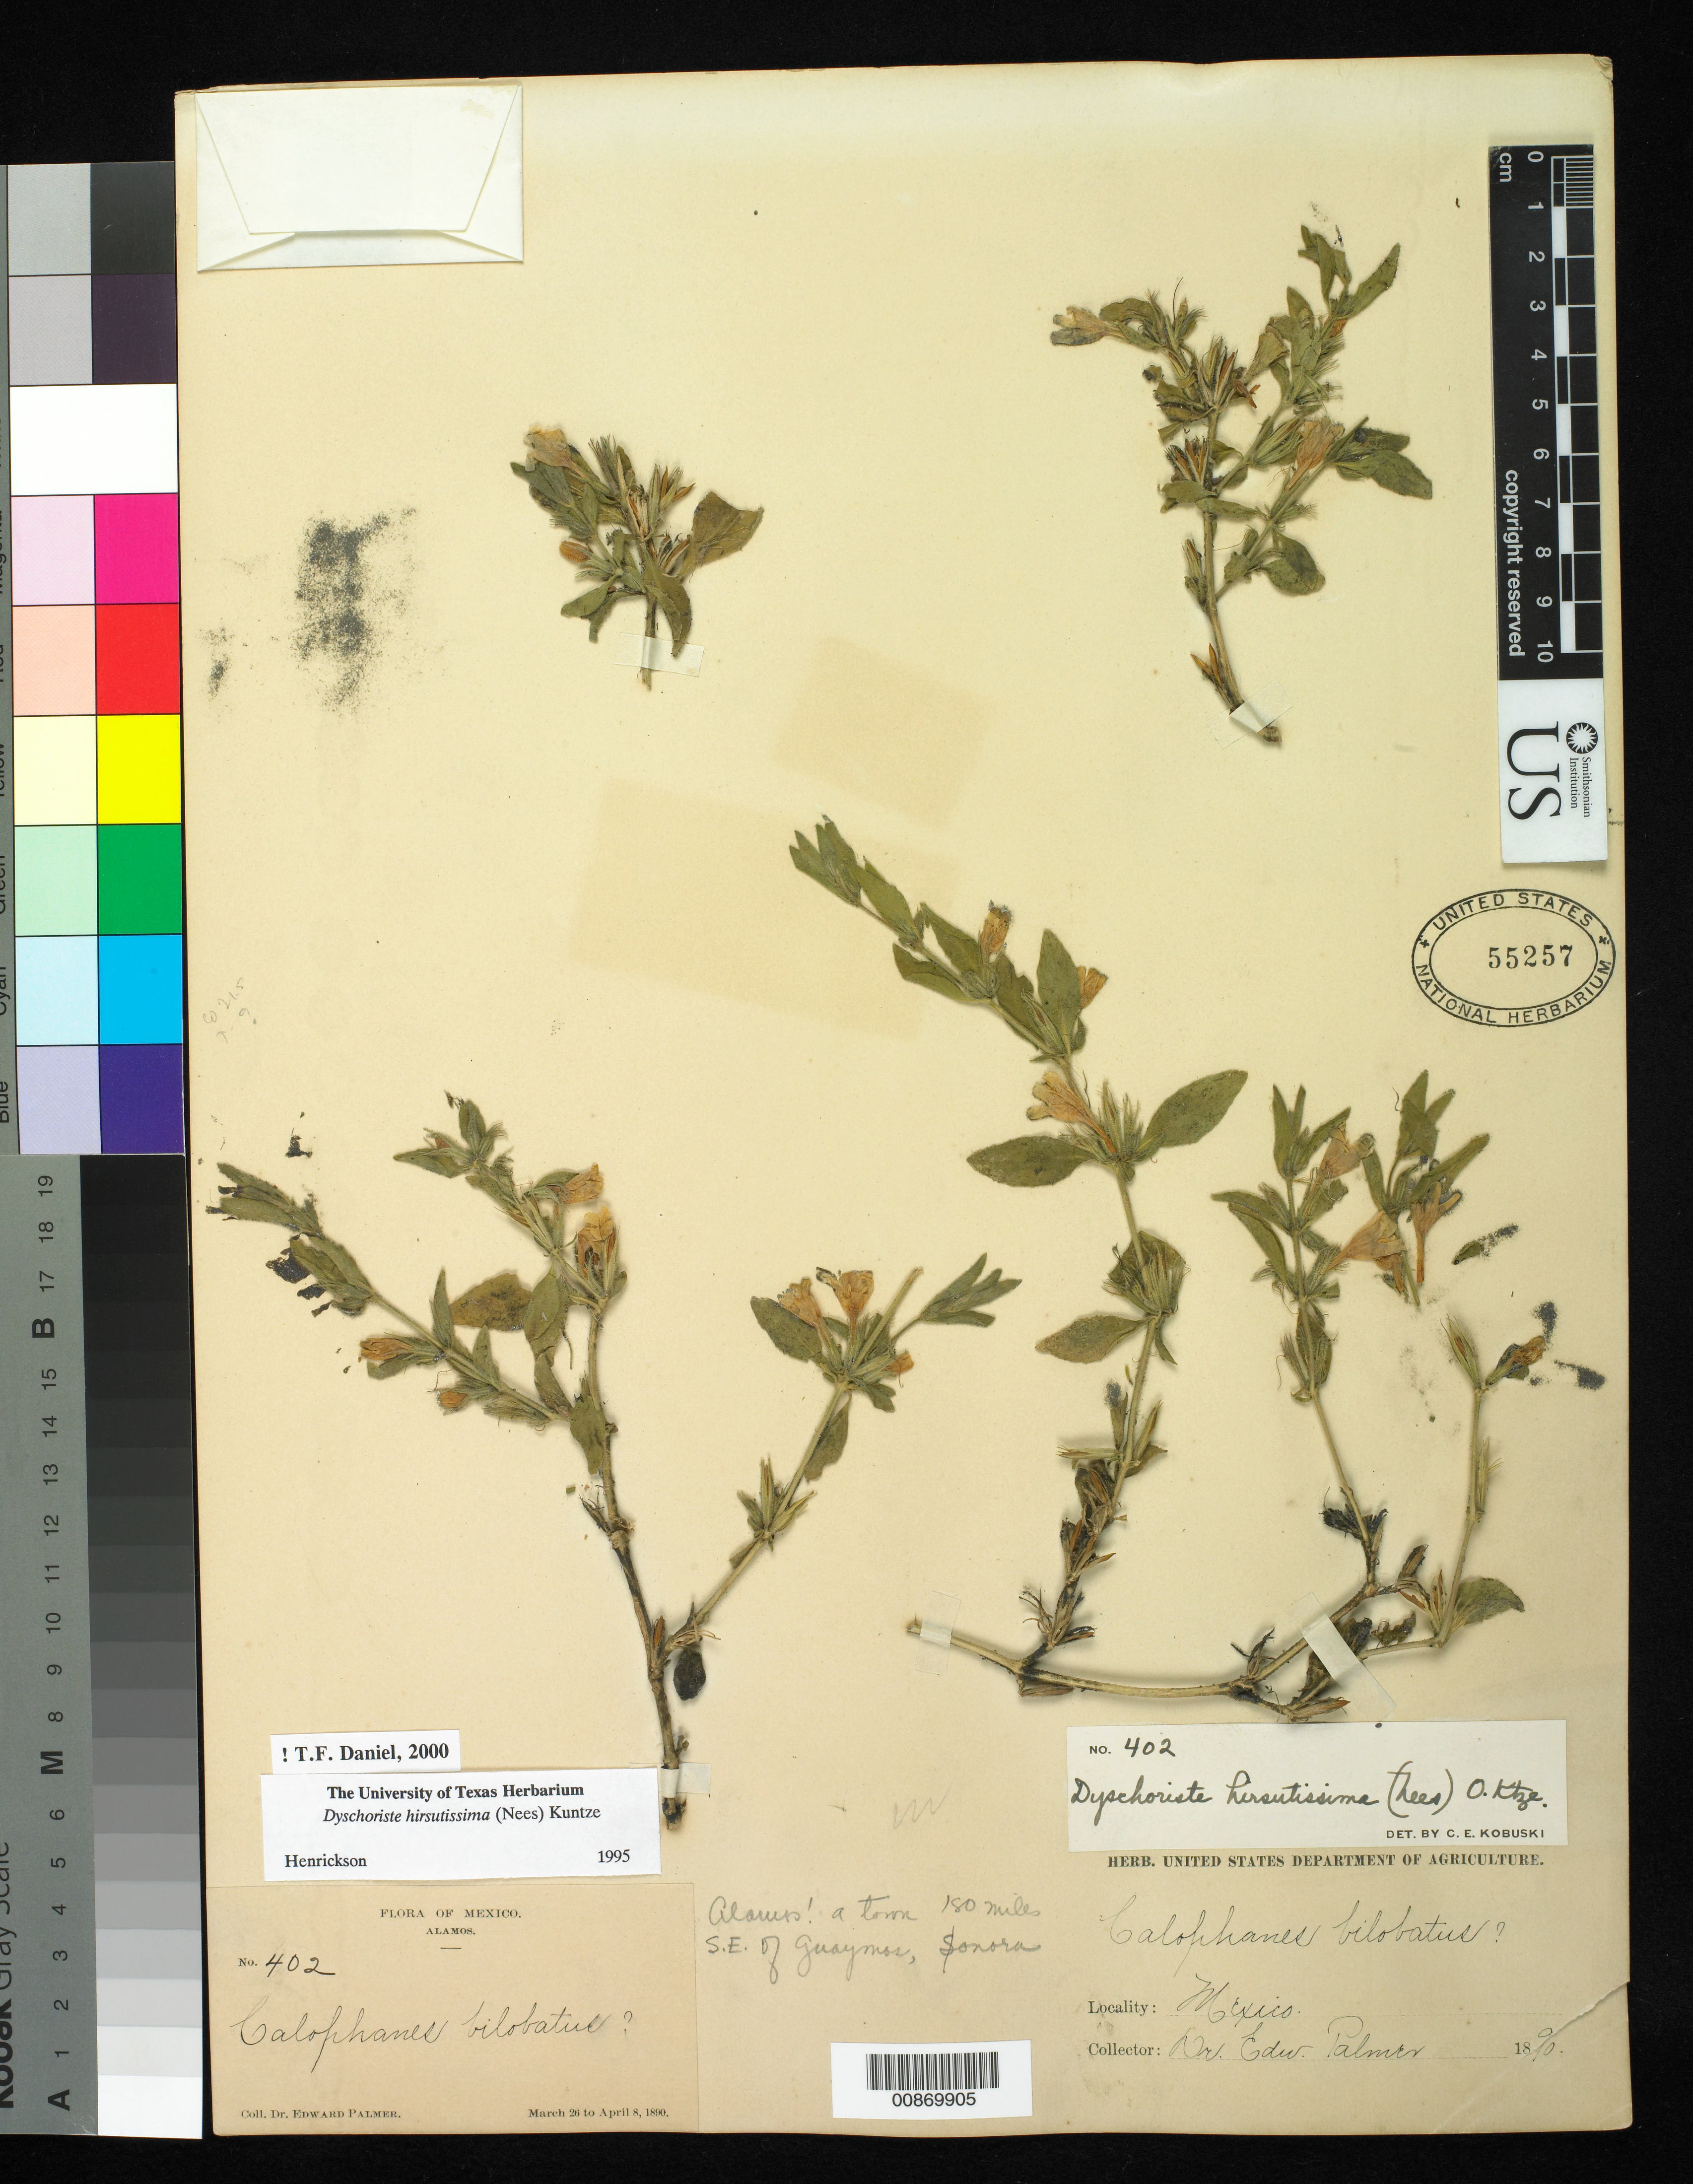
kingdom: Plantae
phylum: Tracheophyta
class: Magnoliopsida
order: Lamiales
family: Acanthaceae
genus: Dyschoriste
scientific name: Dyschoriste hirsutissima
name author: (Nees) Kuntze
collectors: E. Palmer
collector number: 402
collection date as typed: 26 Mar 1890 to 08 Apr 1890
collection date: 1890-03-26/1890-04-08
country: Mexico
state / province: Sonora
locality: Alamos, Sonora. A town 180 miles SE of Guaymas.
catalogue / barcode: US 55257